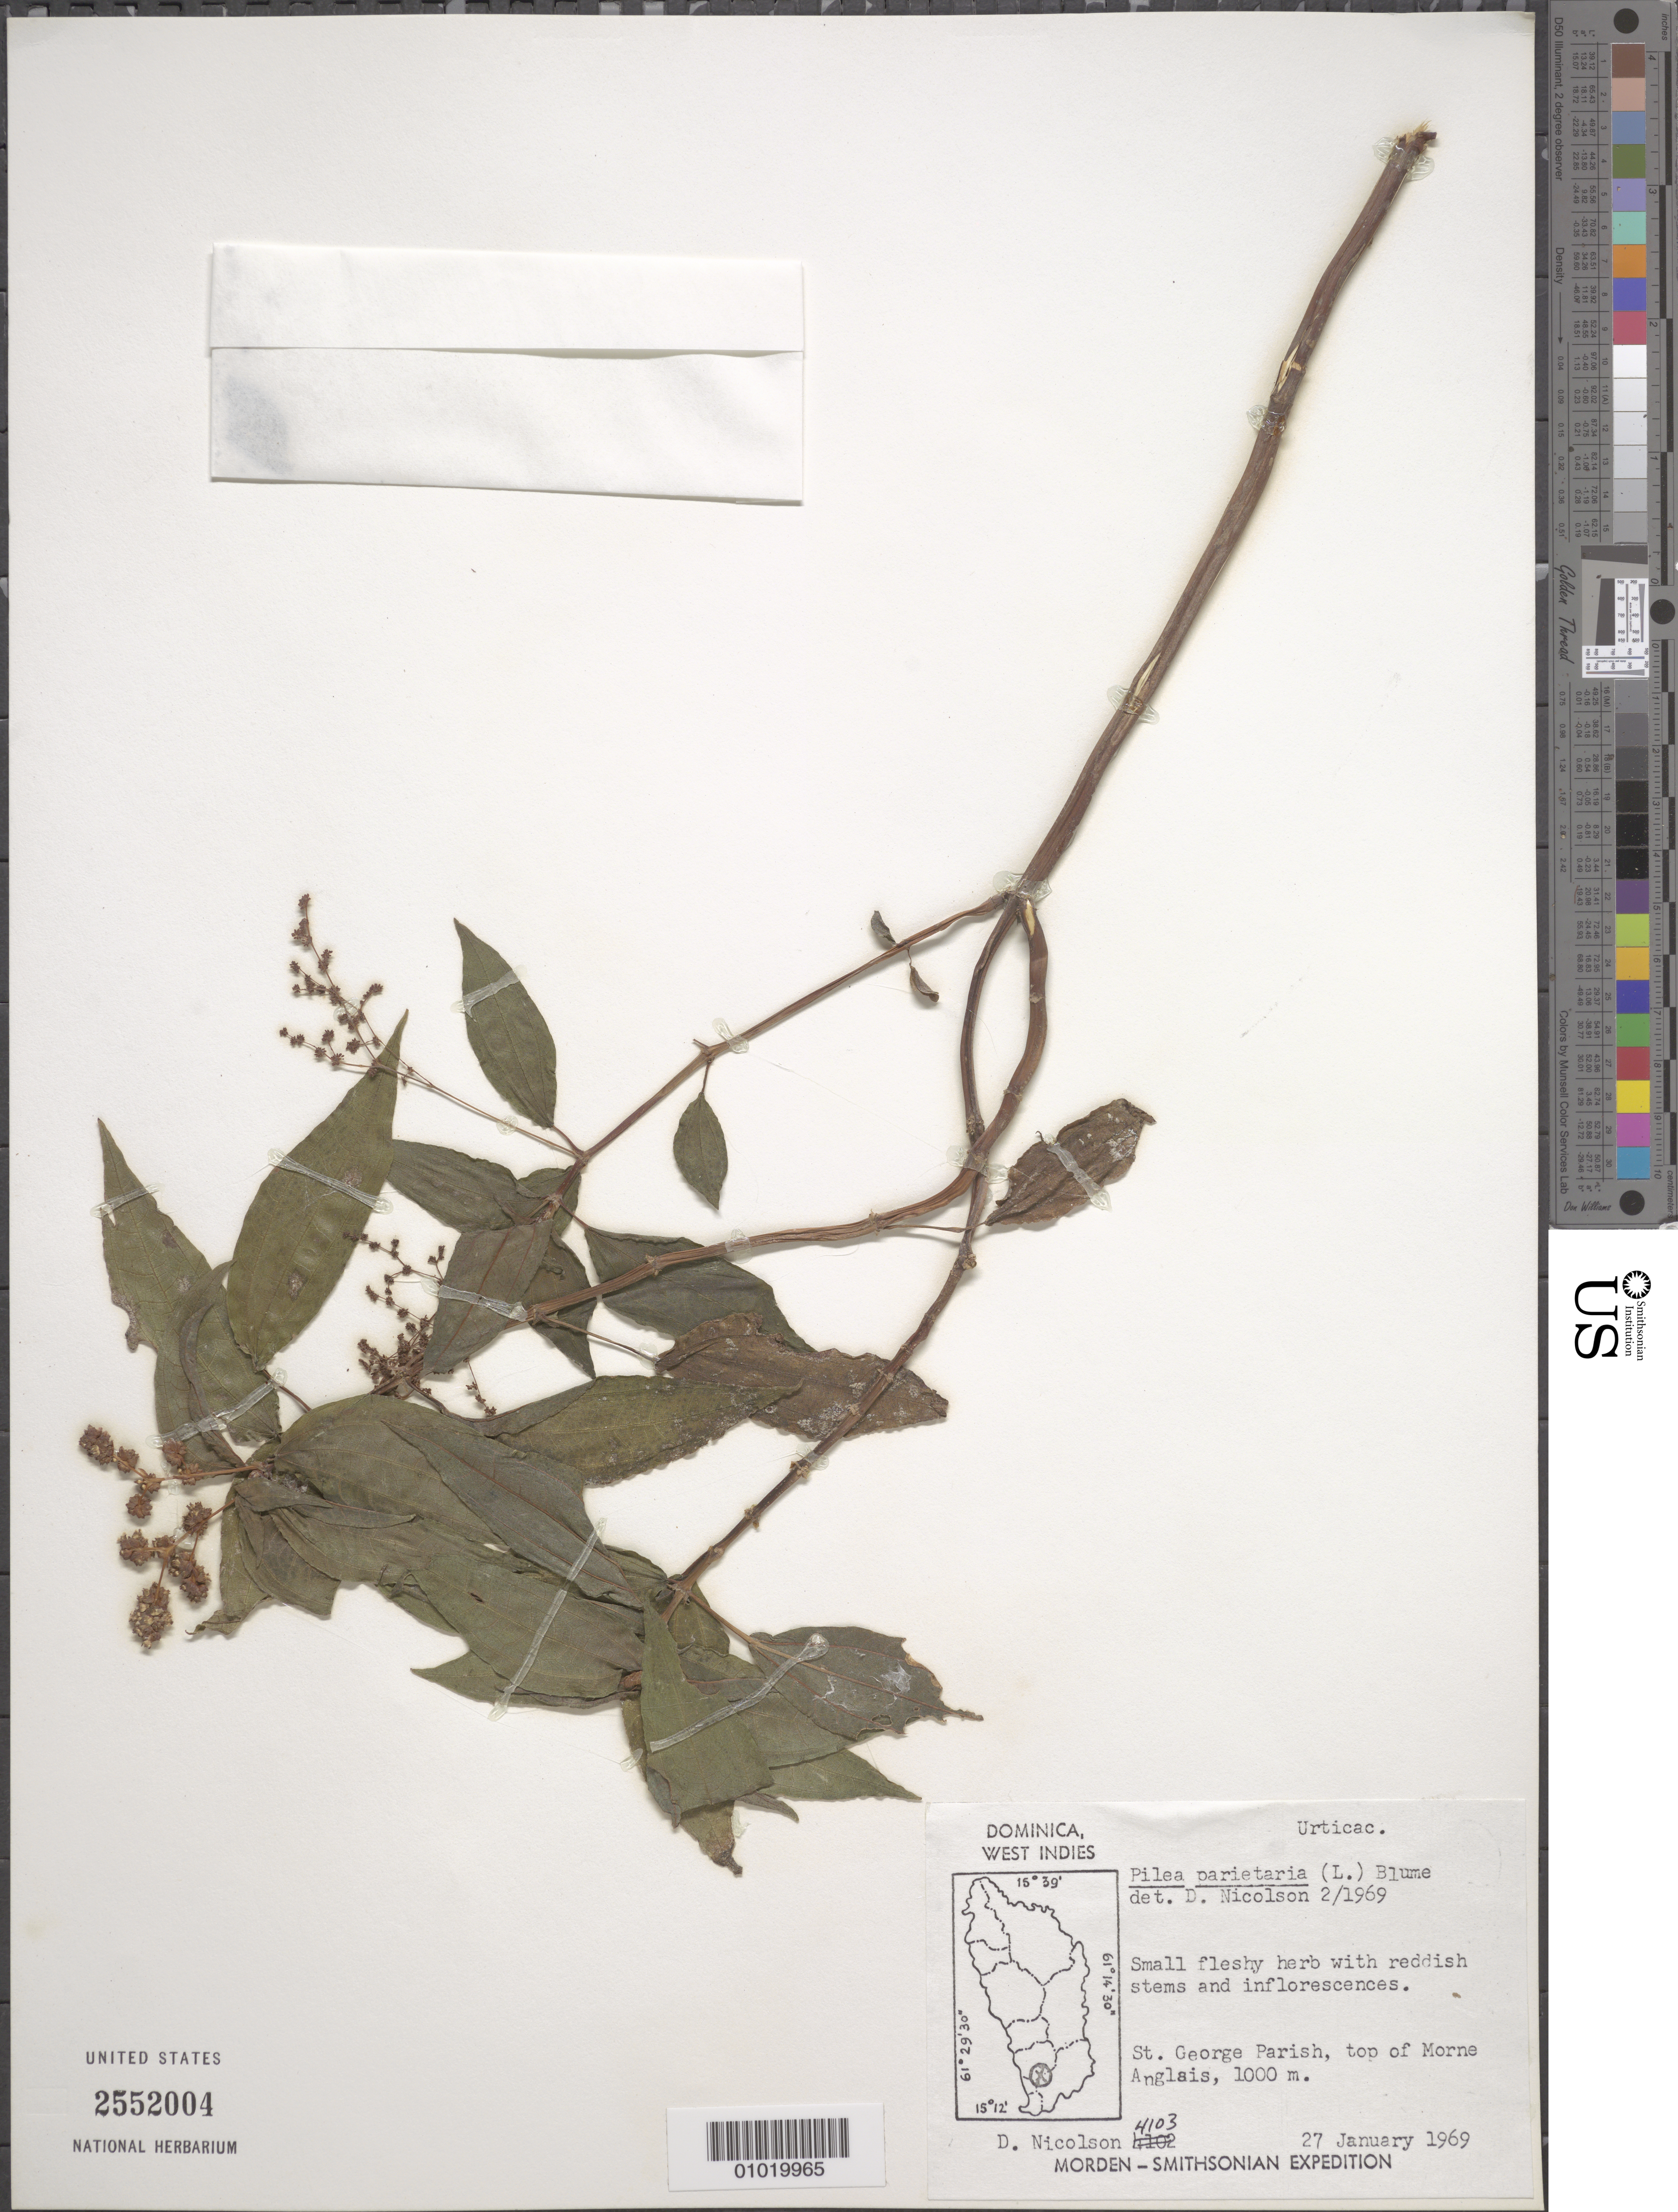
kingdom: Plantae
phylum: Tracheophyta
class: Magnoliopsida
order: Rosales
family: Urticaceae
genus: Pilea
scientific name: Pilea parietaria var. parietaria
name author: (L.) Blume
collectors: D. H. Nicolson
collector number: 4103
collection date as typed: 27 Jan 1969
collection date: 1969-01-27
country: Dominica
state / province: St. George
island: Dominica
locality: St. George Parish, top of Morne Anglais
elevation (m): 1000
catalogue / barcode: US 2552004